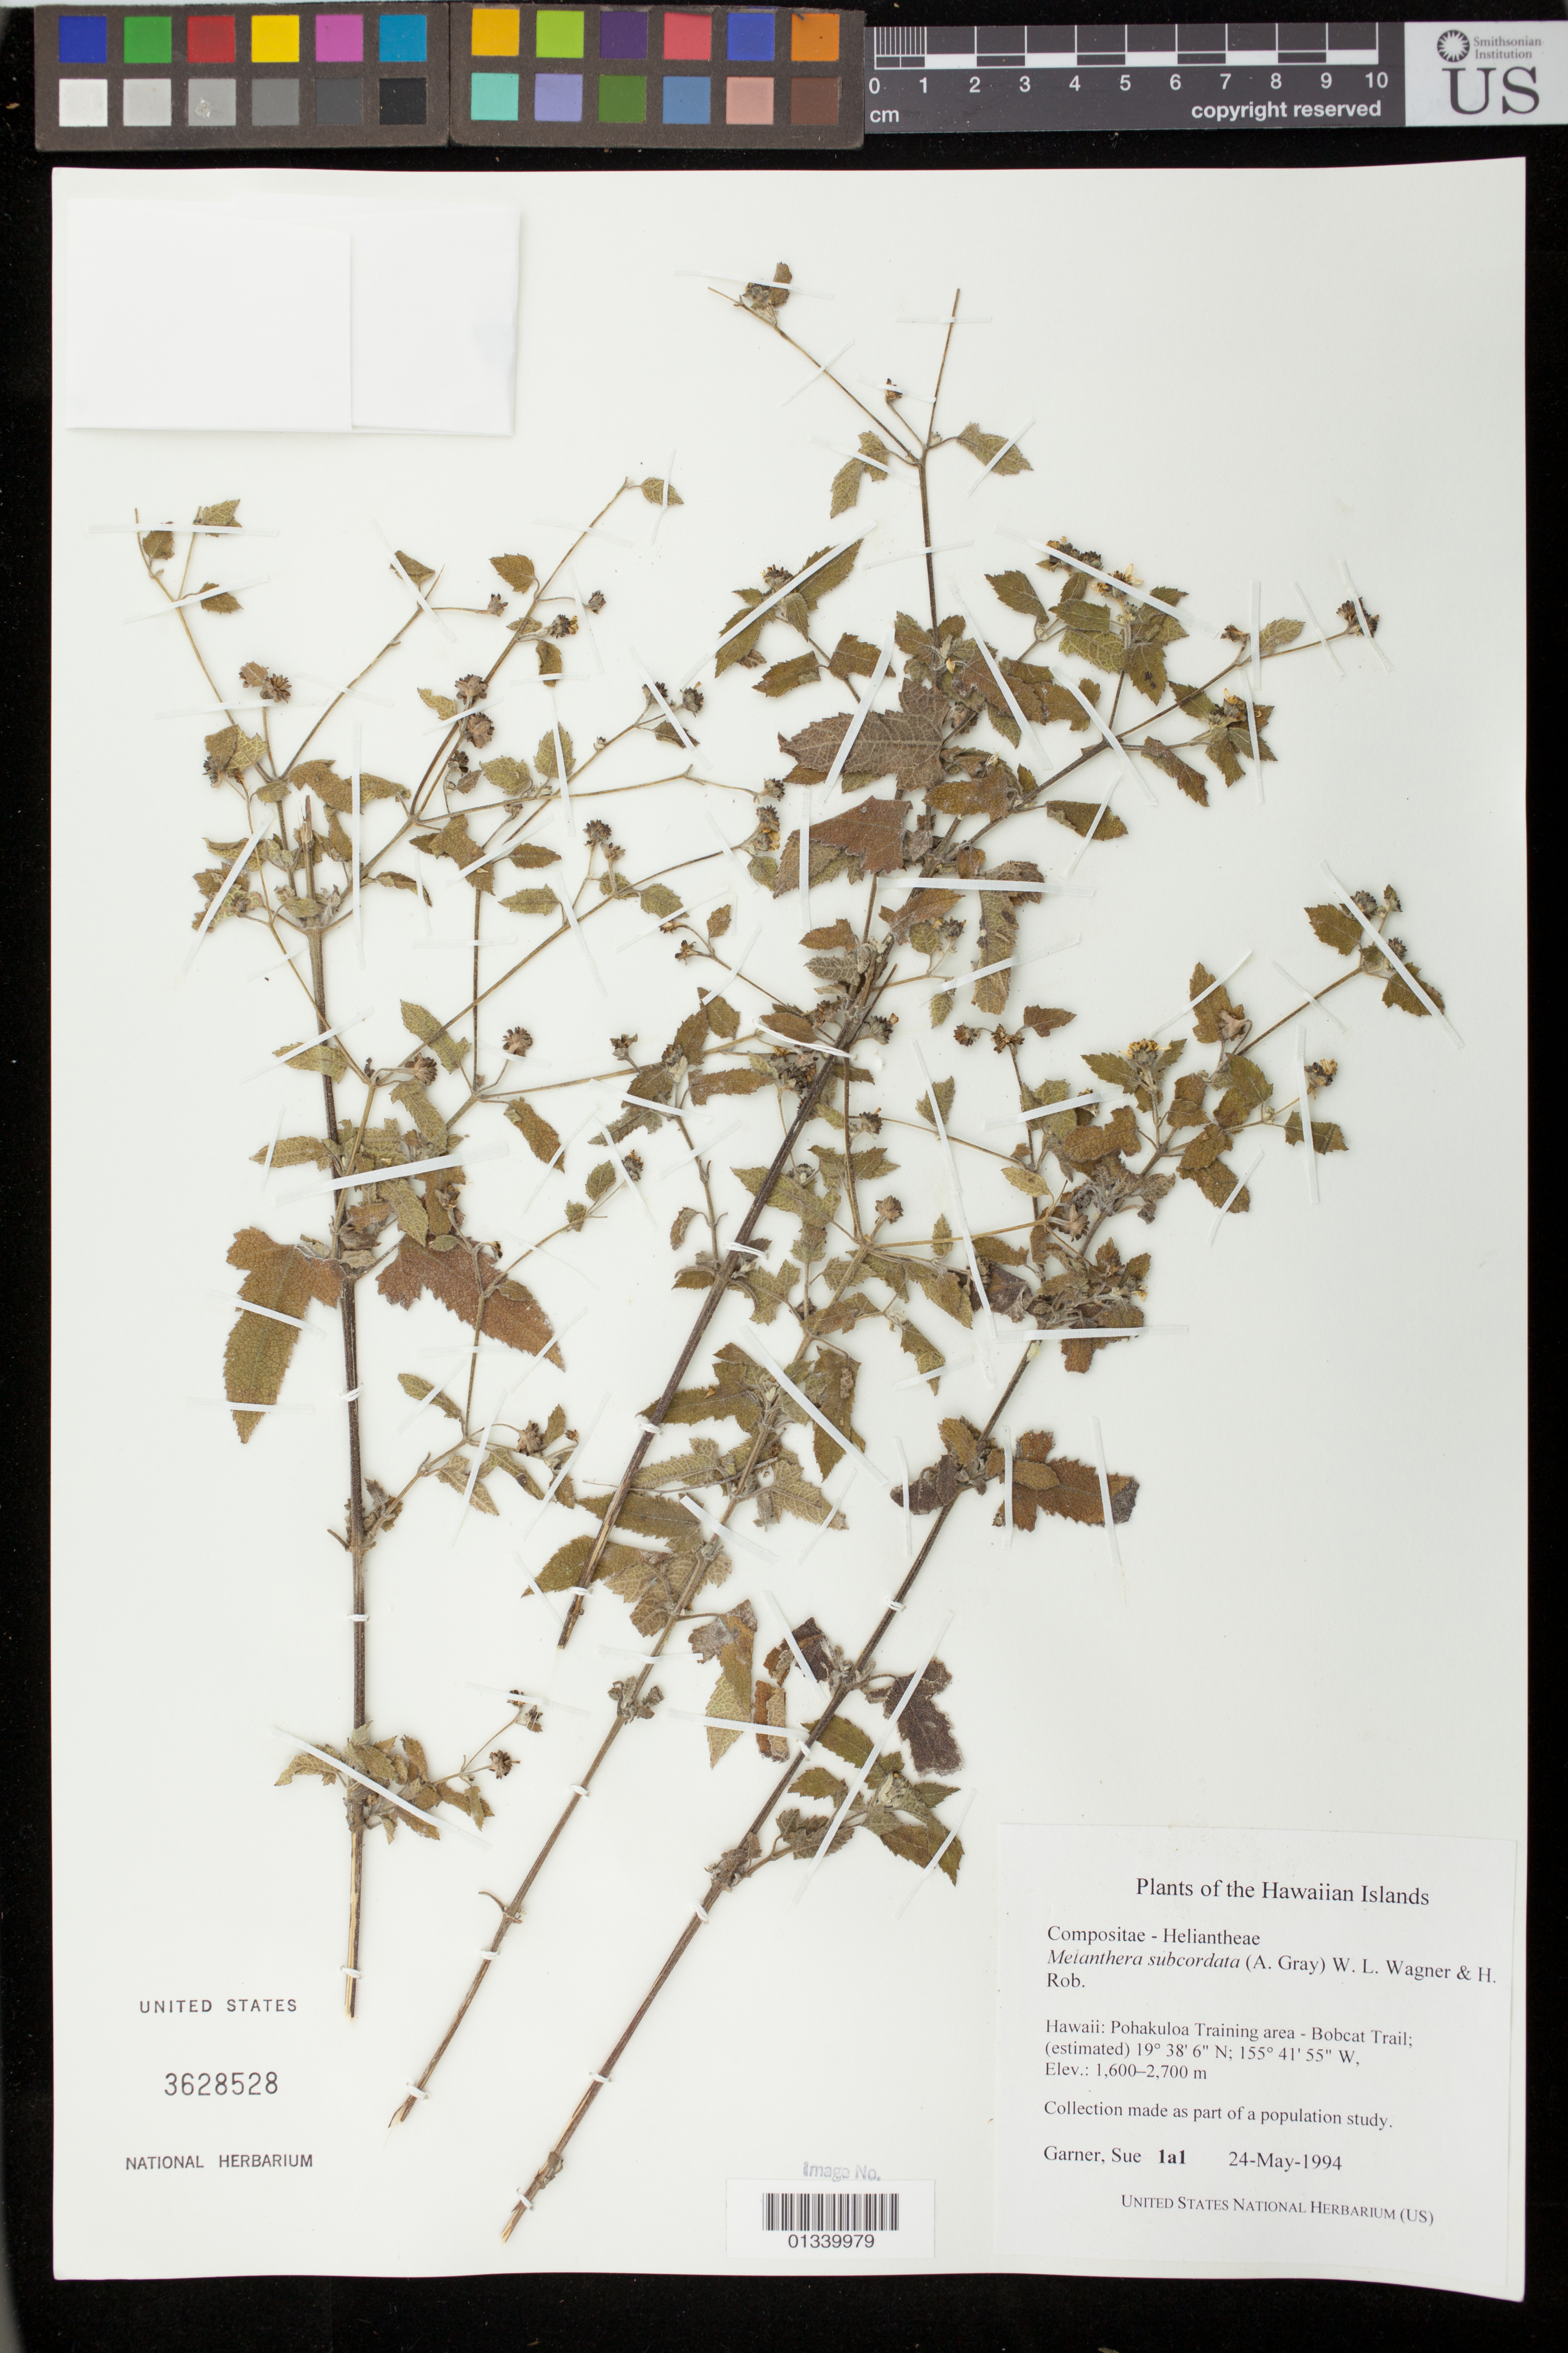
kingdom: Plantae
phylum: Tracheophyta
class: Magnoliopsida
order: Asterales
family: Asteraceae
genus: Wollastonia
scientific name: Wollastonia subcordata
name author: (A. Gray) Orchard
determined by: Wagner, W. L., (BOT), Smithsonian Institution - National Museum of Natural History (UNITED STATES)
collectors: S. Garner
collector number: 1a1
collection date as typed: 24 May 1994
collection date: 1994-05-24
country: United States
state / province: Hawaii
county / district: Hawaii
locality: Pohakuloa Training area - Bobcat Trail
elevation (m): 1600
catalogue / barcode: US 3628528